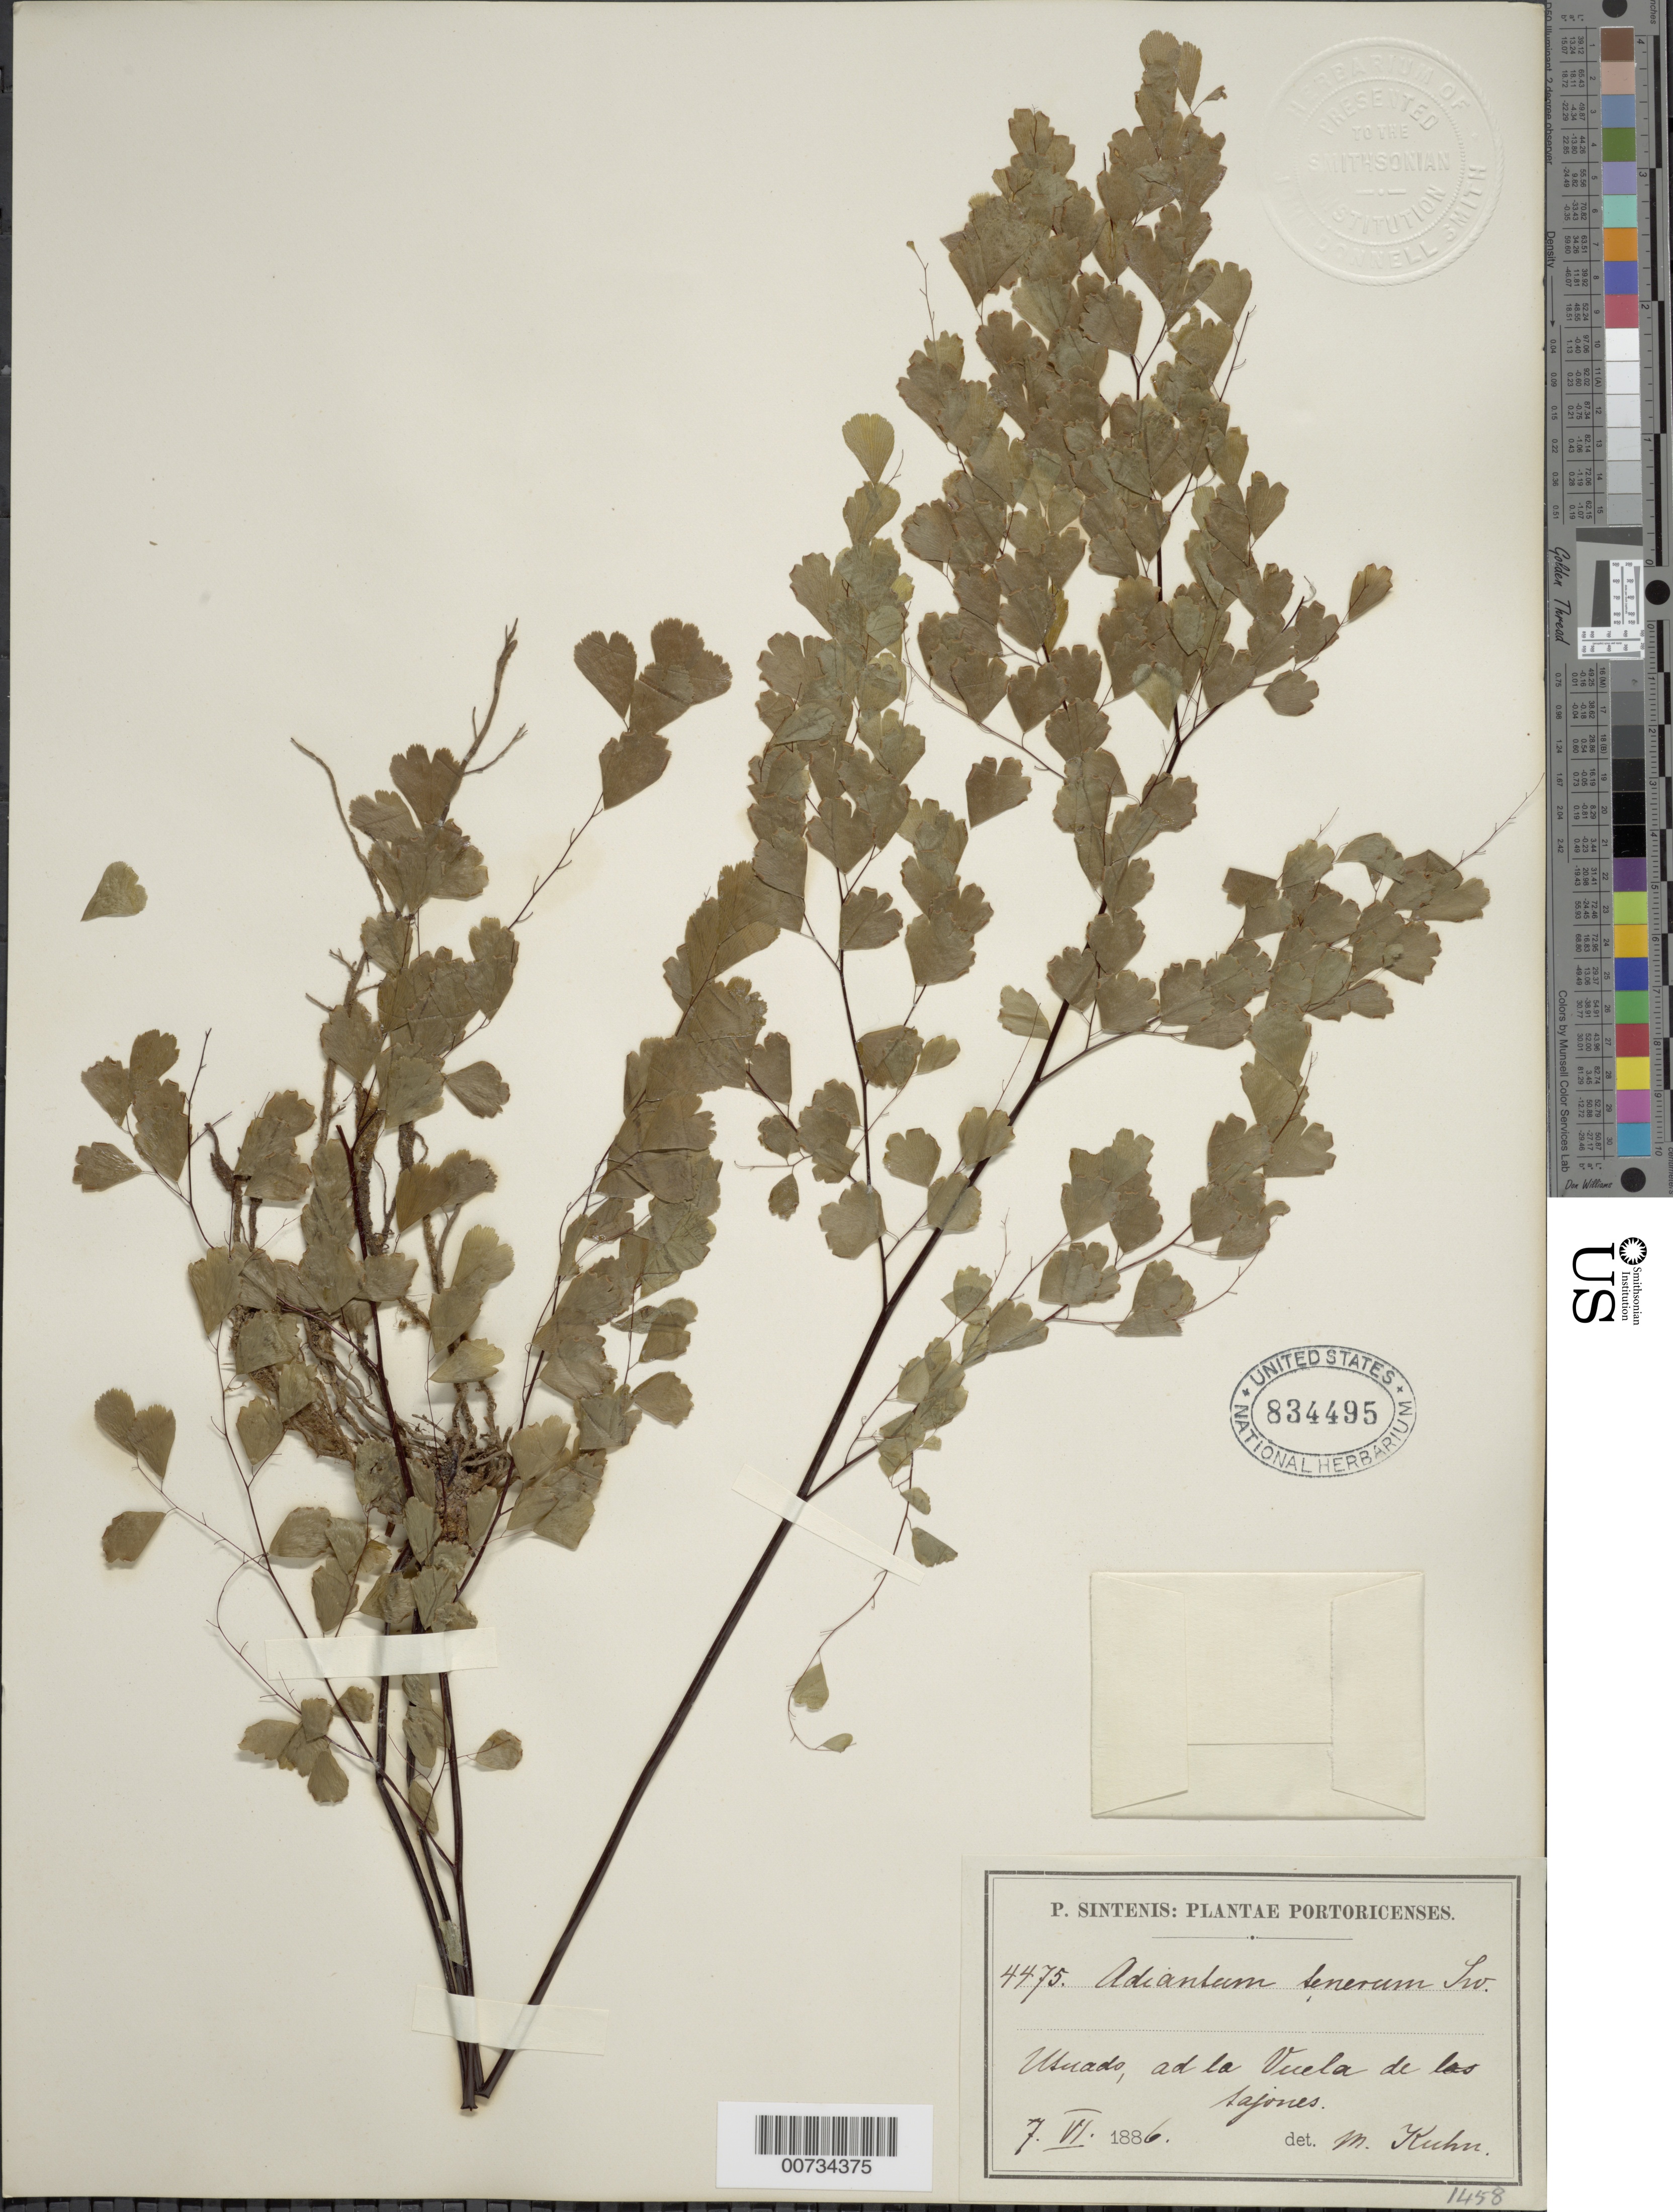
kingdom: Plantae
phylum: Tracheophyta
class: Polypodiopsida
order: Polypodiales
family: Pteridaceae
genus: Adiantum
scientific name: Adiantum tenerum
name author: Sw.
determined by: Kuhn, D. M.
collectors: P. Sintenis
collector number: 4475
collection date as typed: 07 Jun 1886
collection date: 1886-06-07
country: Puerto Rico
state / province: Utuado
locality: Utuado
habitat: Ad la Vuela de las tajones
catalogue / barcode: US 834495